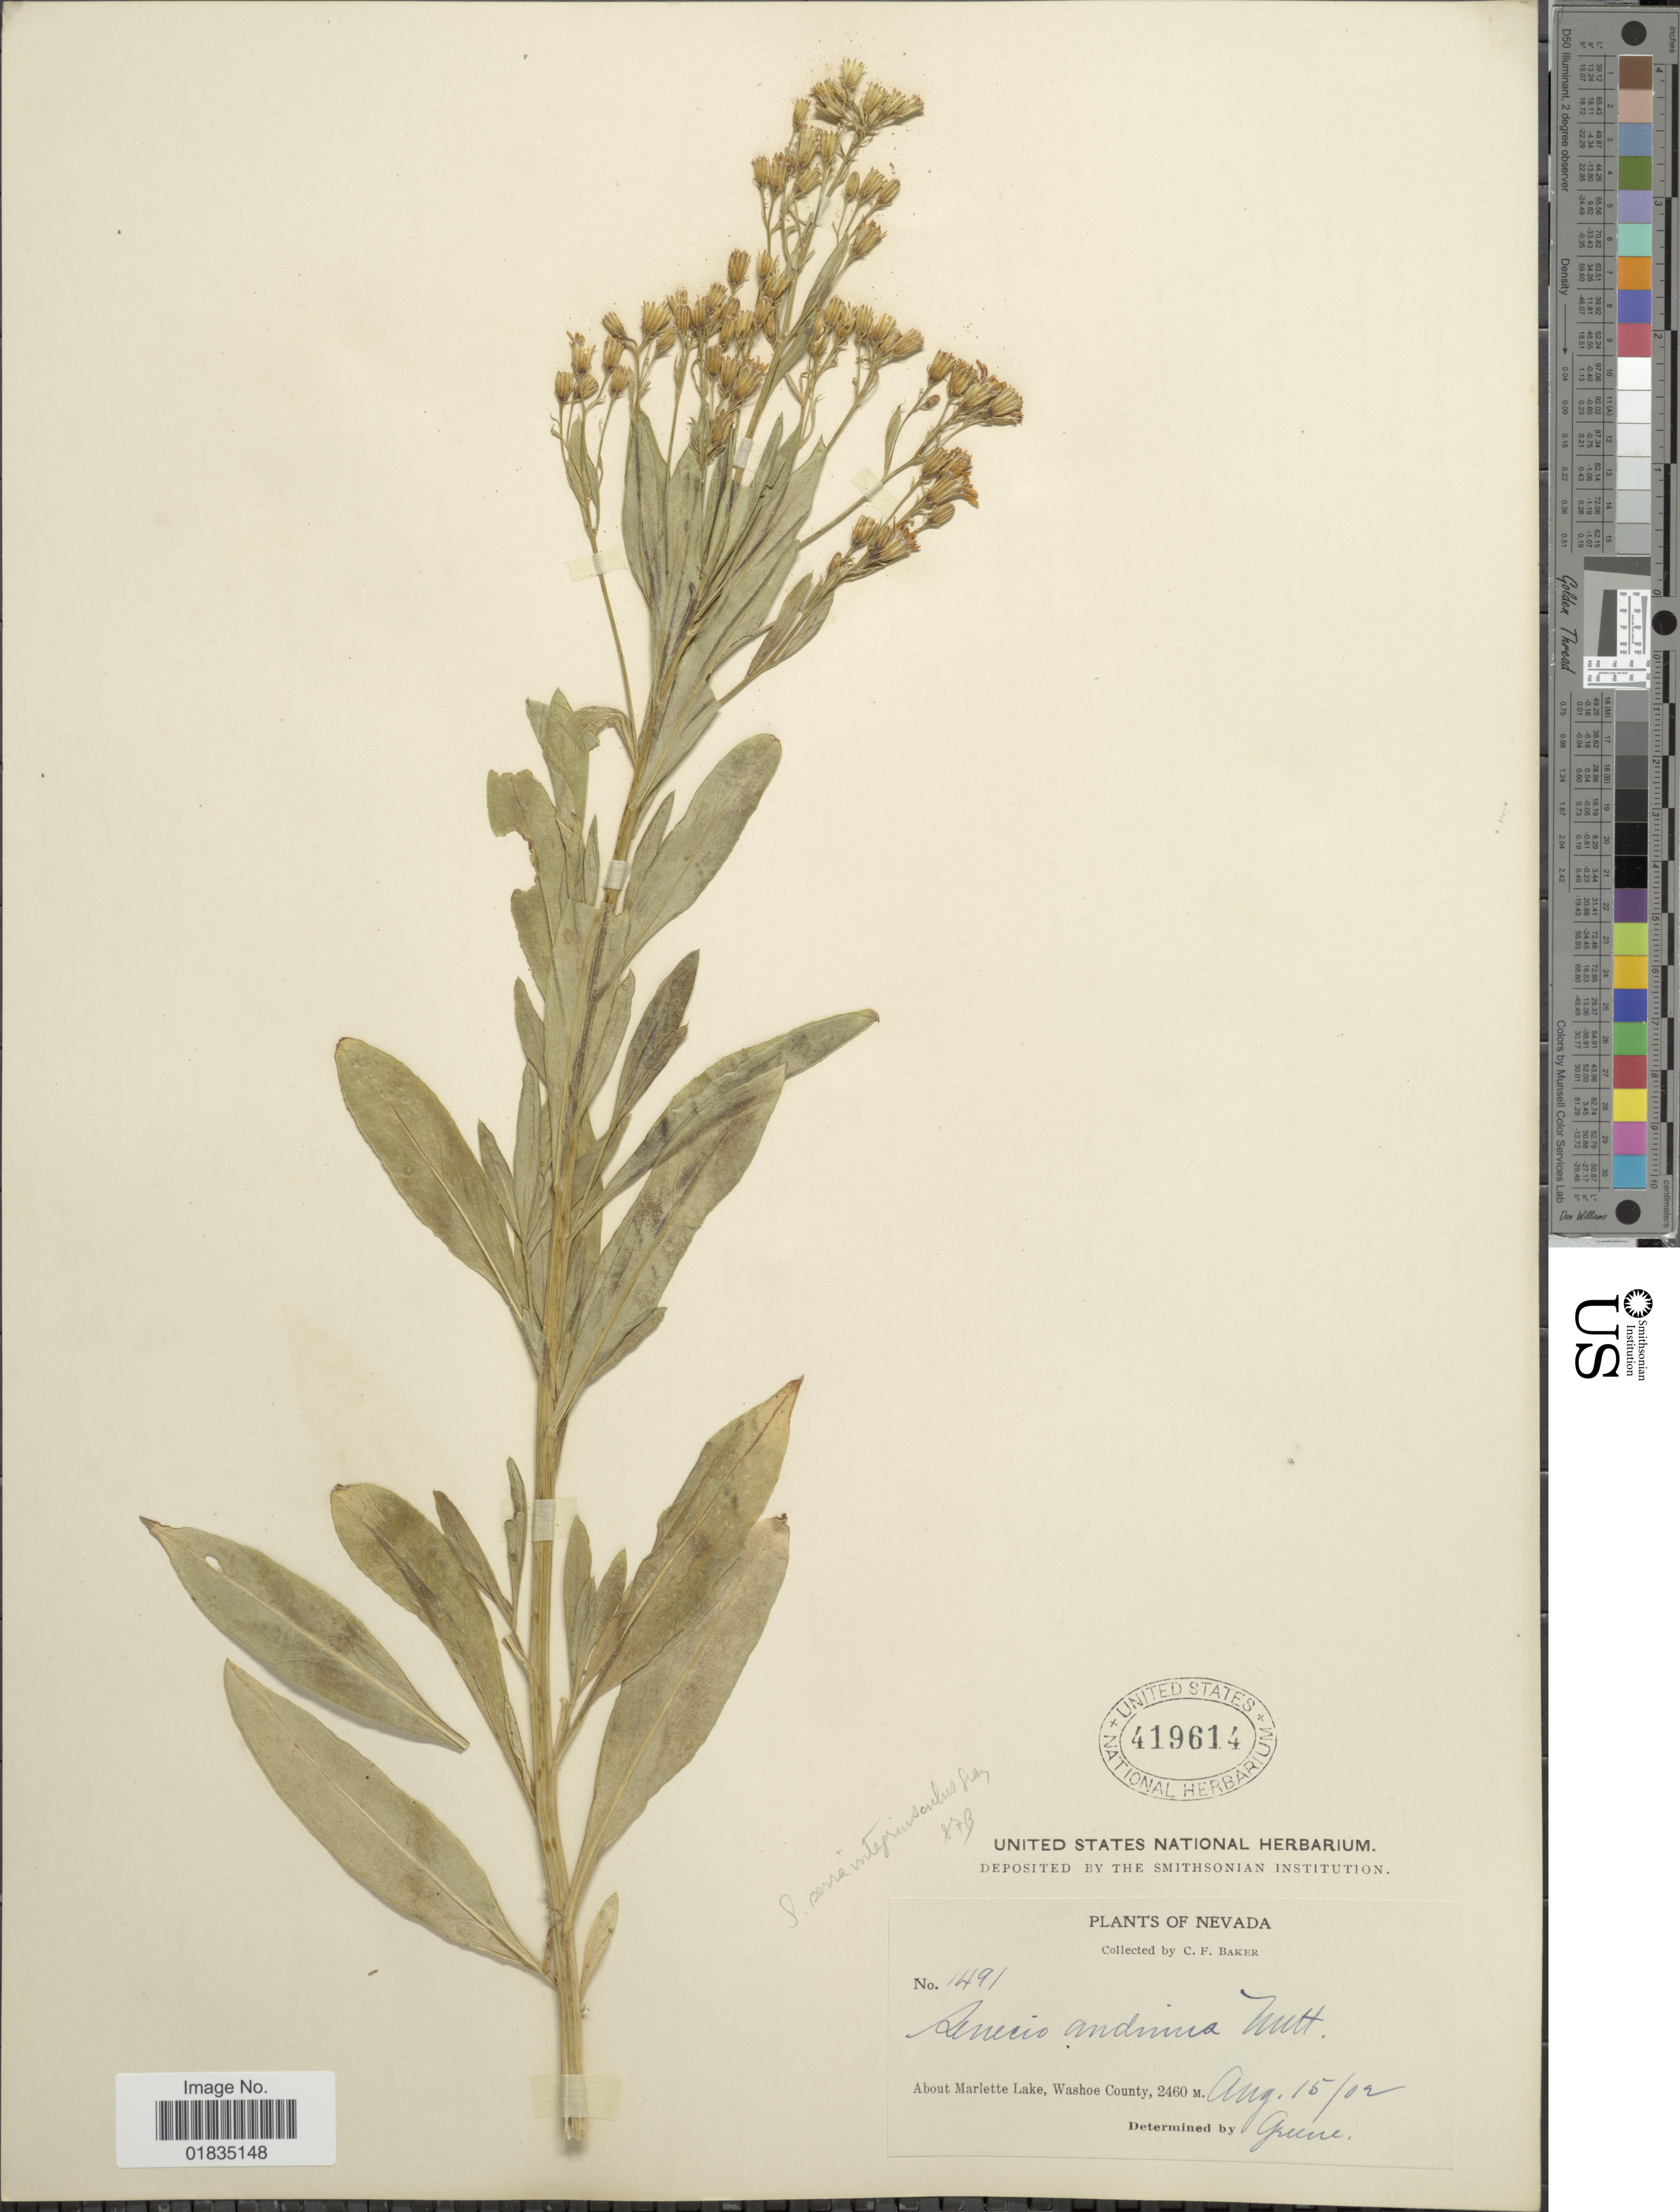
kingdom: Plantae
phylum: Tracheophyta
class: Magnoliopsida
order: Asterales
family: Asteraceae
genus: Senecio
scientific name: Senecio serra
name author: Hook.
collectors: C. F. Baker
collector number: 1491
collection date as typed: Transcribed d/m/y: 15/8/02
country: United States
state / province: Nevada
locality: About Marlette Lake, Washoe County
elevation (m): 2460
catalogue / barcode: US 419614